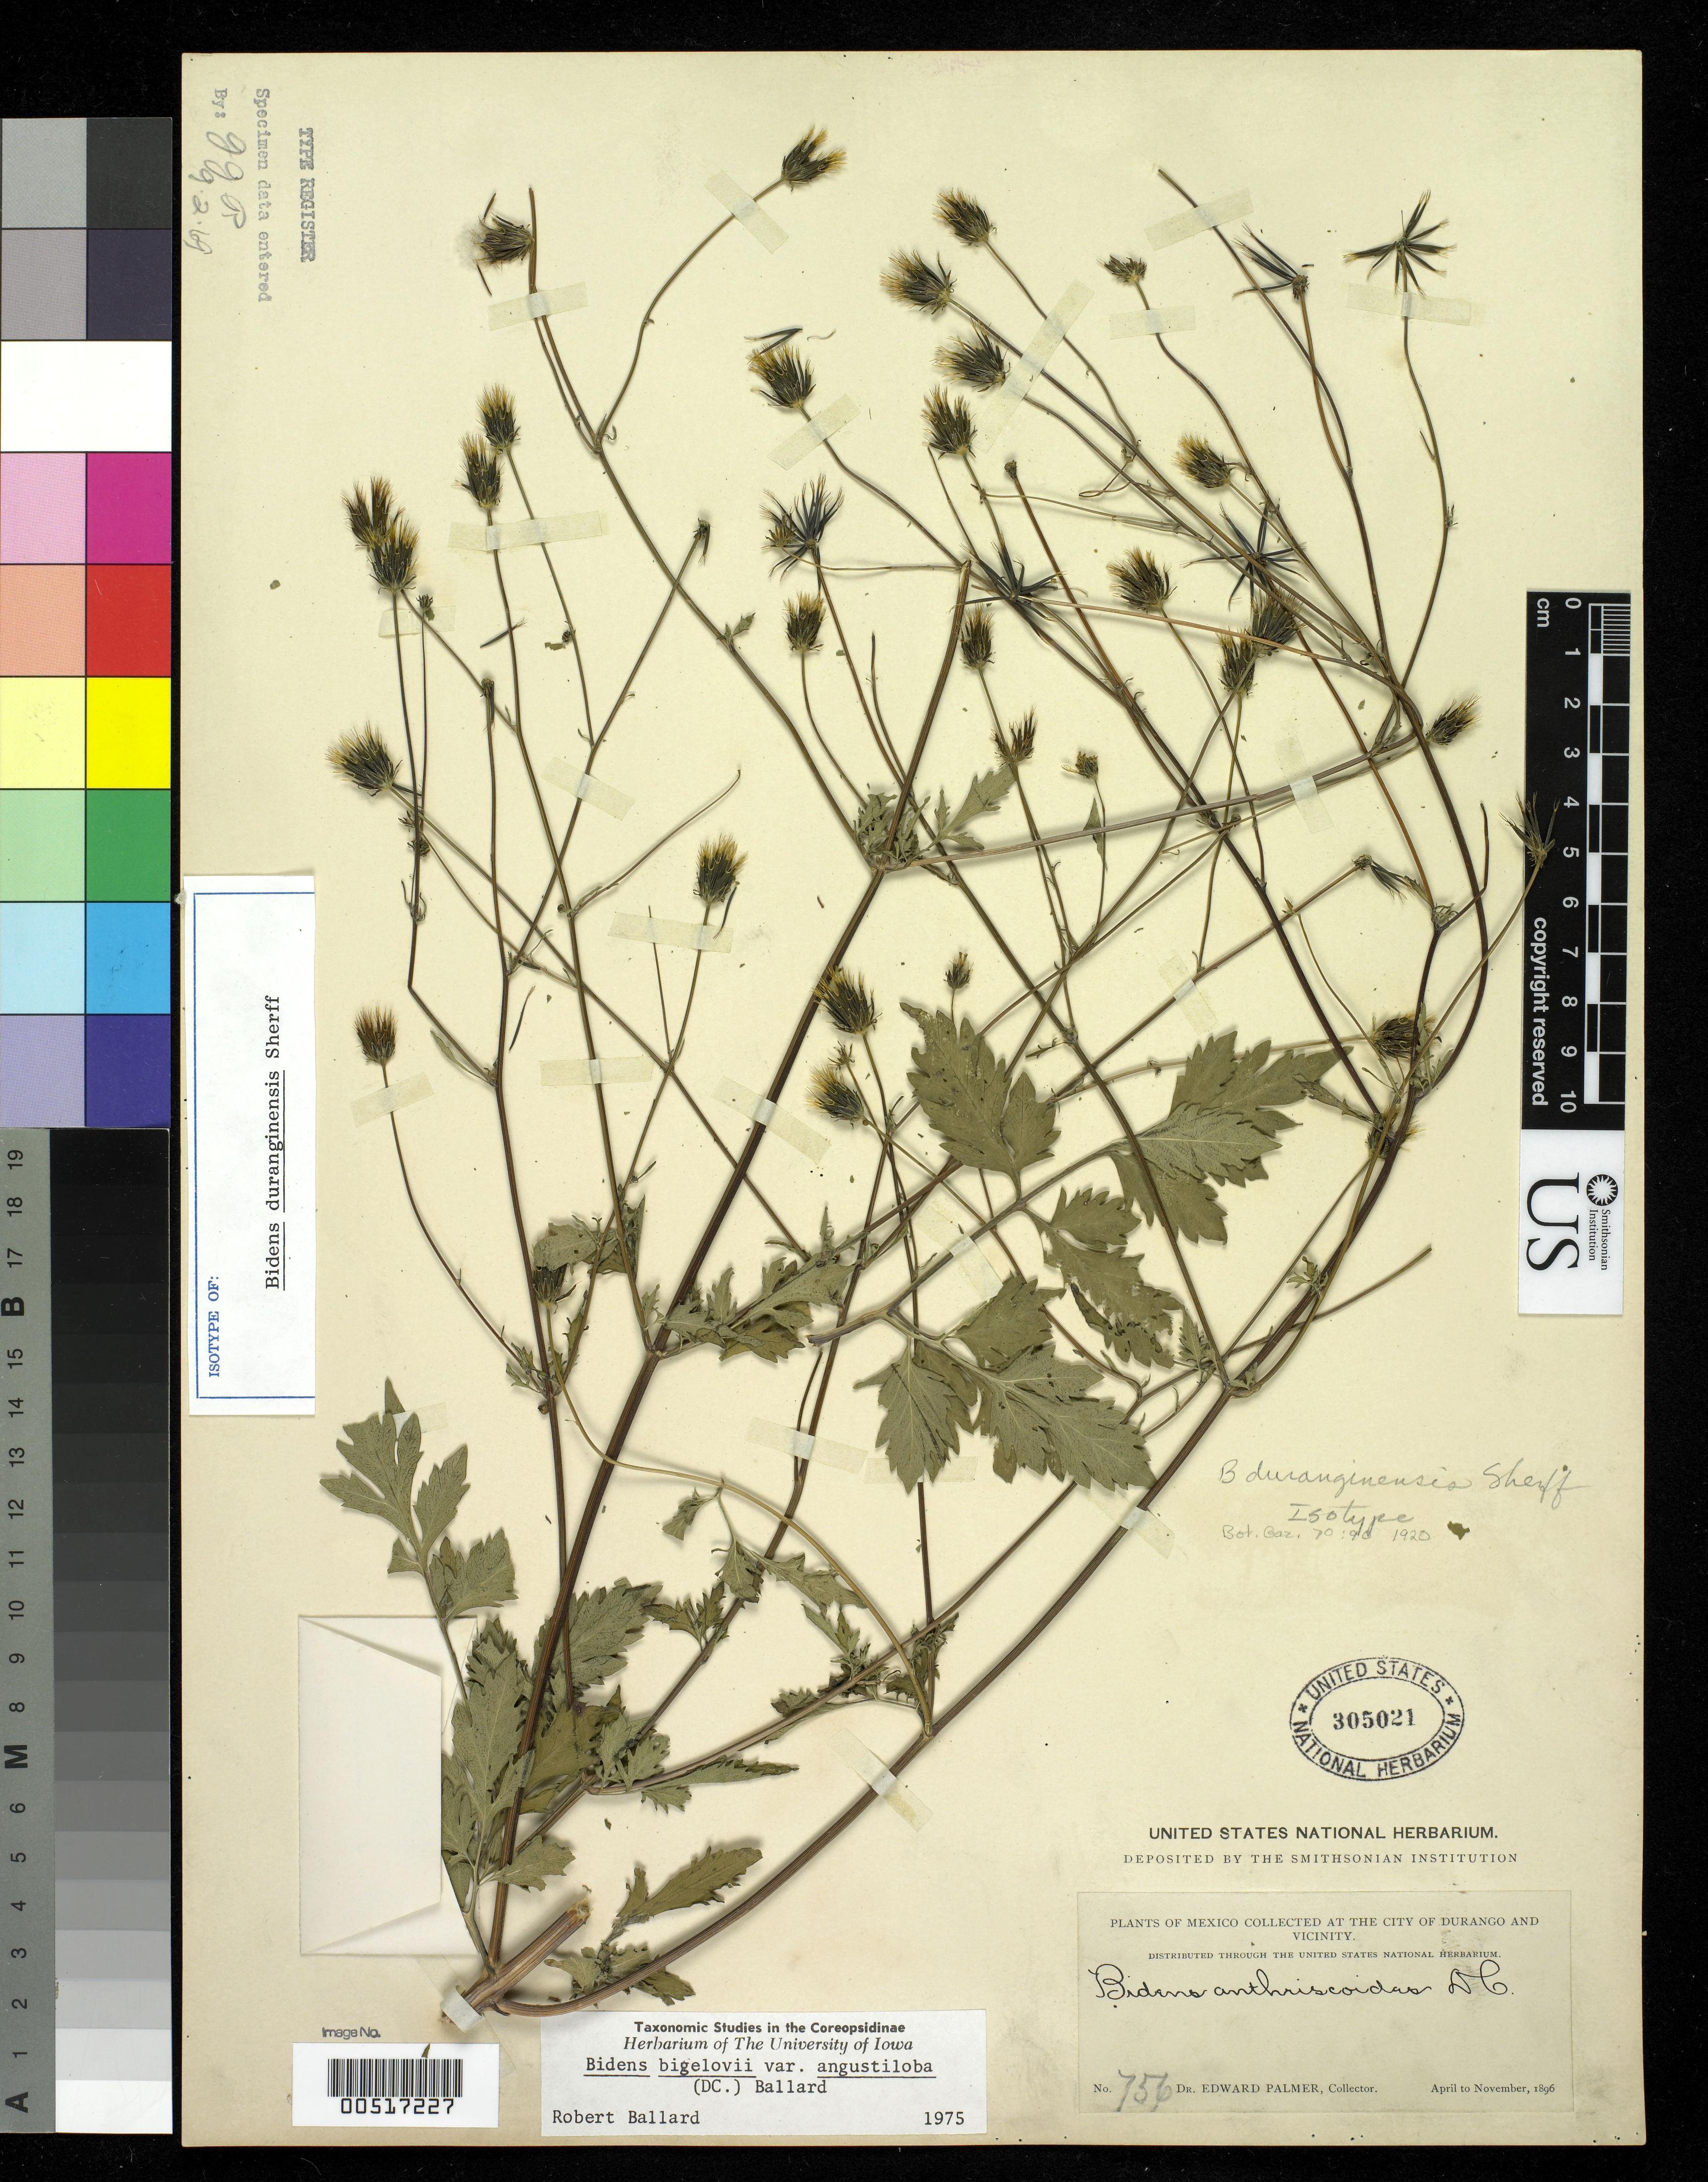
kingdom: Plantae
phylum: Tracheophyta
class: Magnoliopsida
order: Asterales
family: Asteraceae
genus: Bidens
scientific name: Bidens duranginensis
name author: Sherff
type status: Isotype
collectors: E. Palmer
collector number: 756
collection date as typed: Apr 1896 to -- Nov 1896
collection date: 1896-04/1896-11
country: Mexico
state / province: Durango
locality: Durango & vicinity.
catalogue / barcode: US 305021